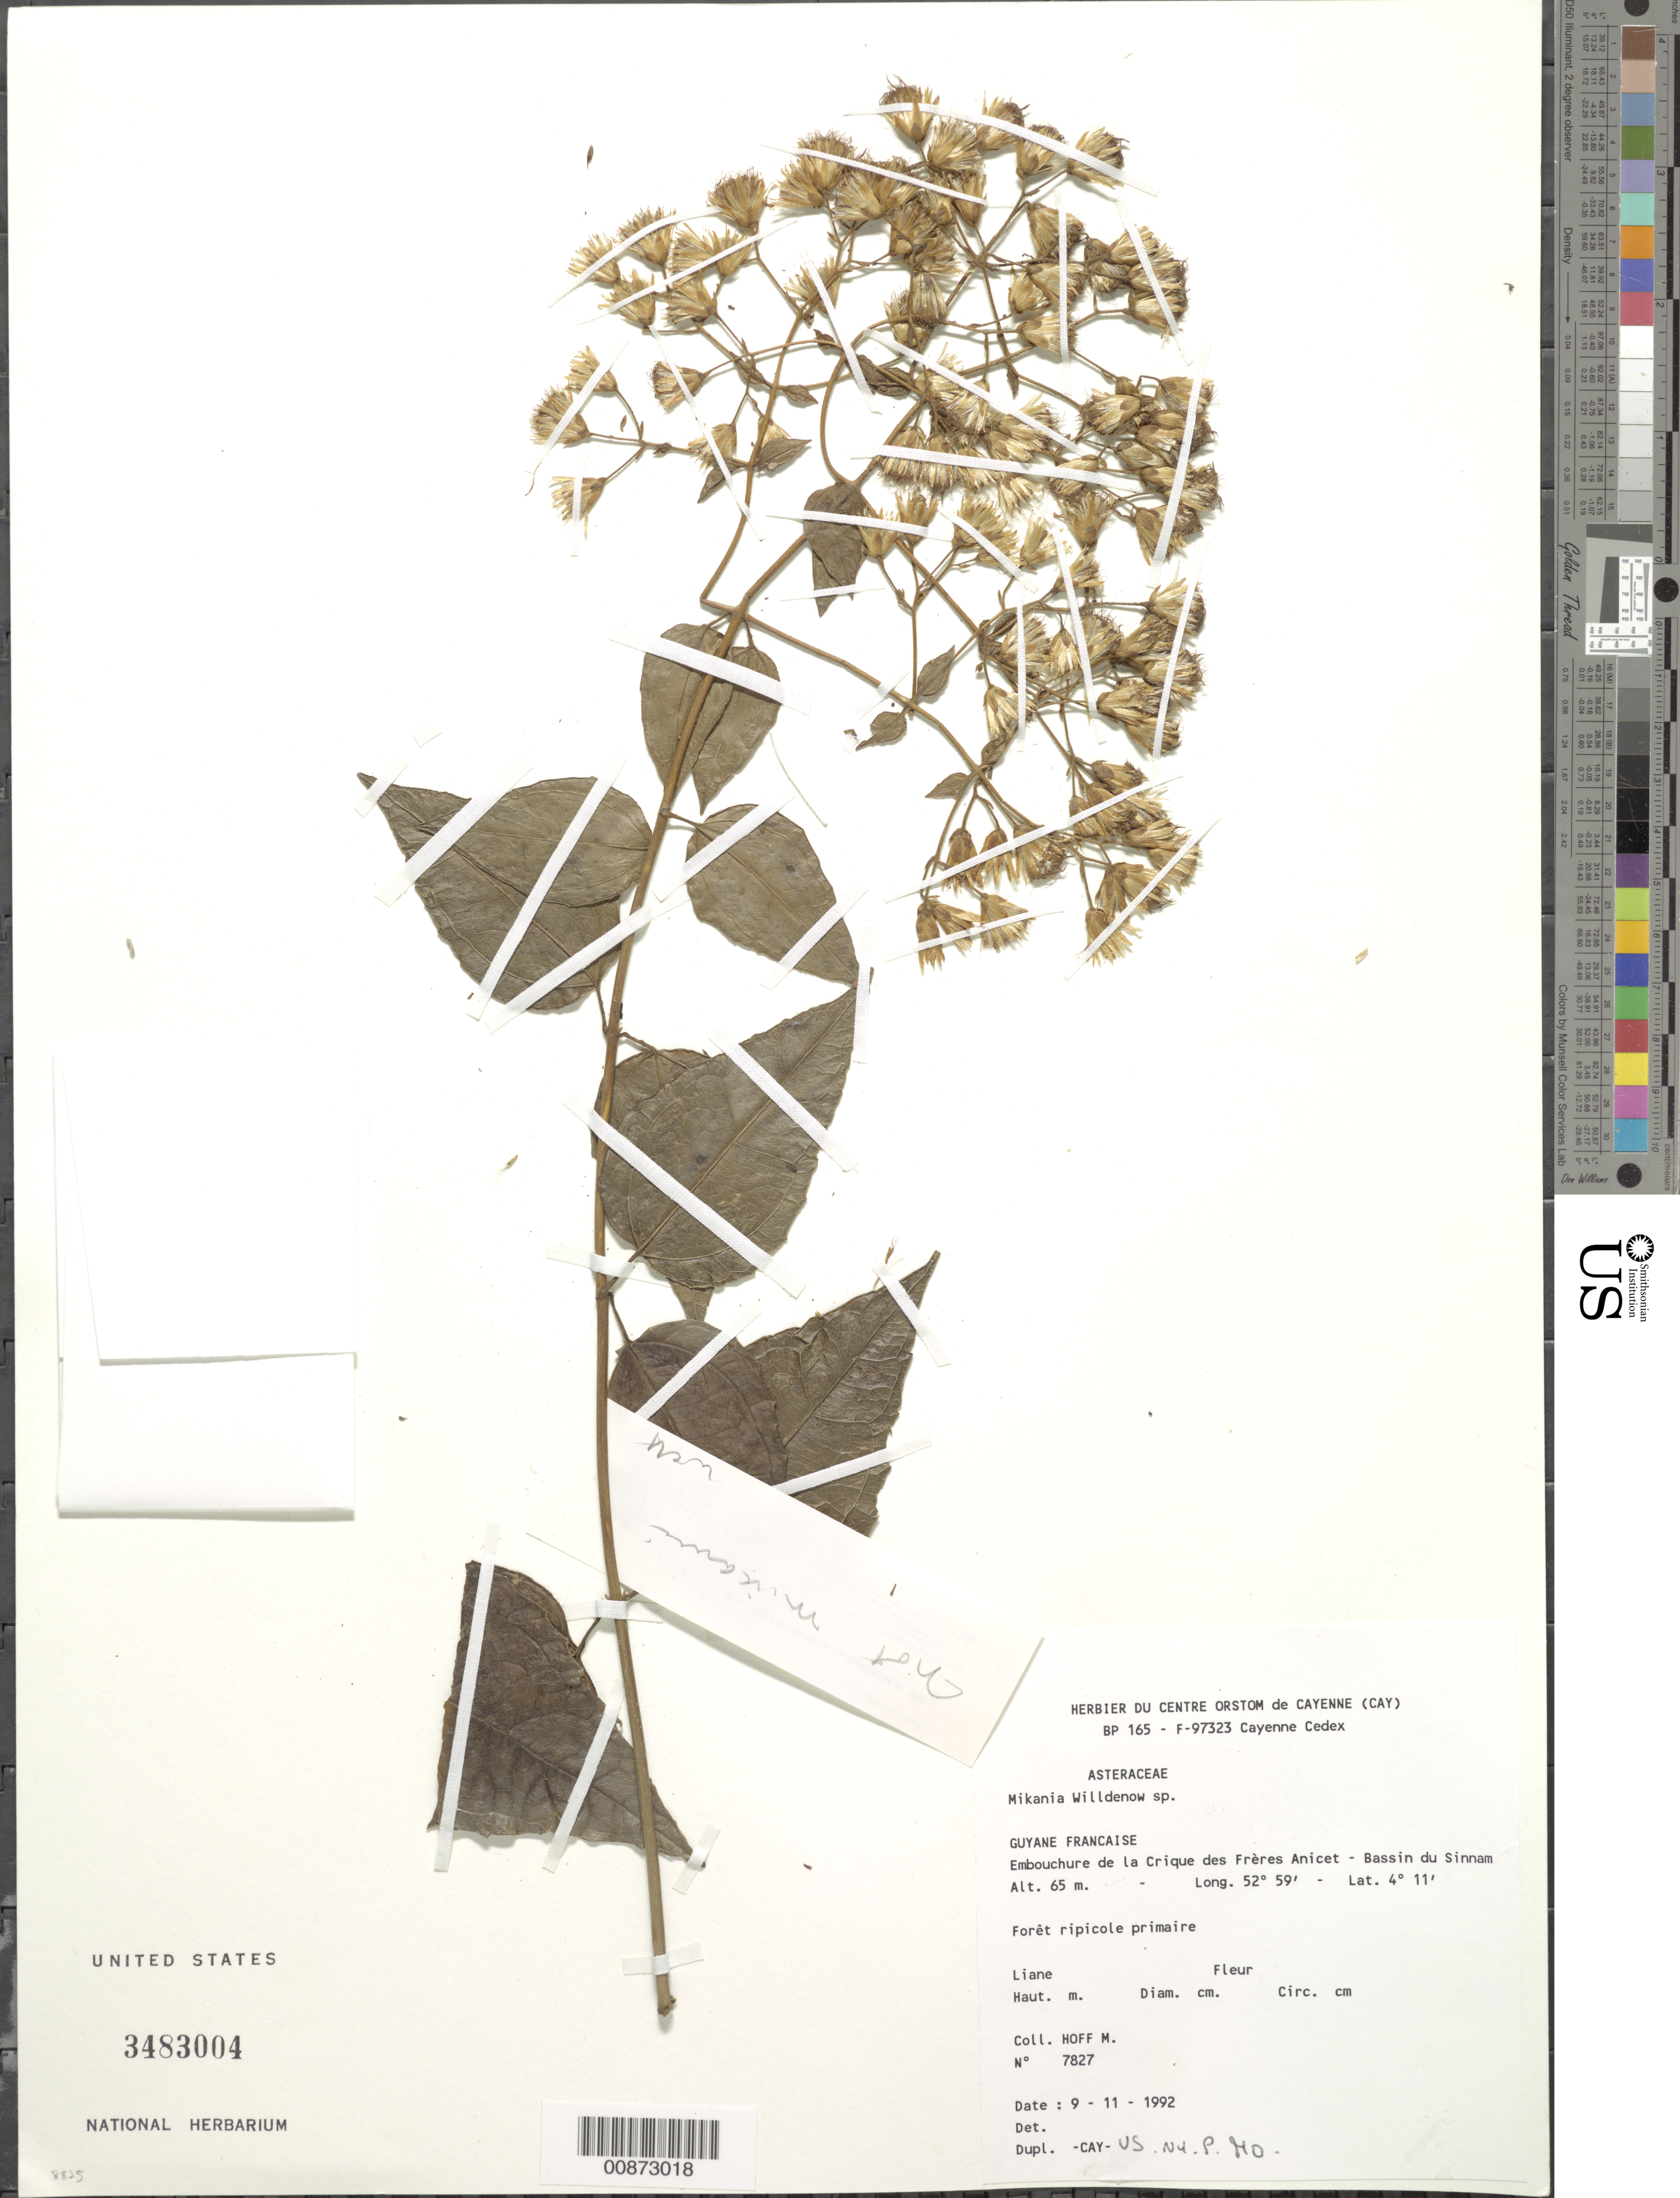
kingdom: Plantae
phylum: Tracheophyta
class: Magnoliopsida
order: Asterales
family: Asteraceae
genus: Mikania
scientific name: Mikania sp.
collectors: M. Hoff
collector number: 7827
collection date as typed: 9-Nov-92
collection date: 1992-11-09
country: French Guiana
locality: Crique Frères Anicet, embouchure, Bassin du Sinnamary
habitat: Foret ripicole primaire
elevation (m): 65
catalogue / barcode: US 3483004